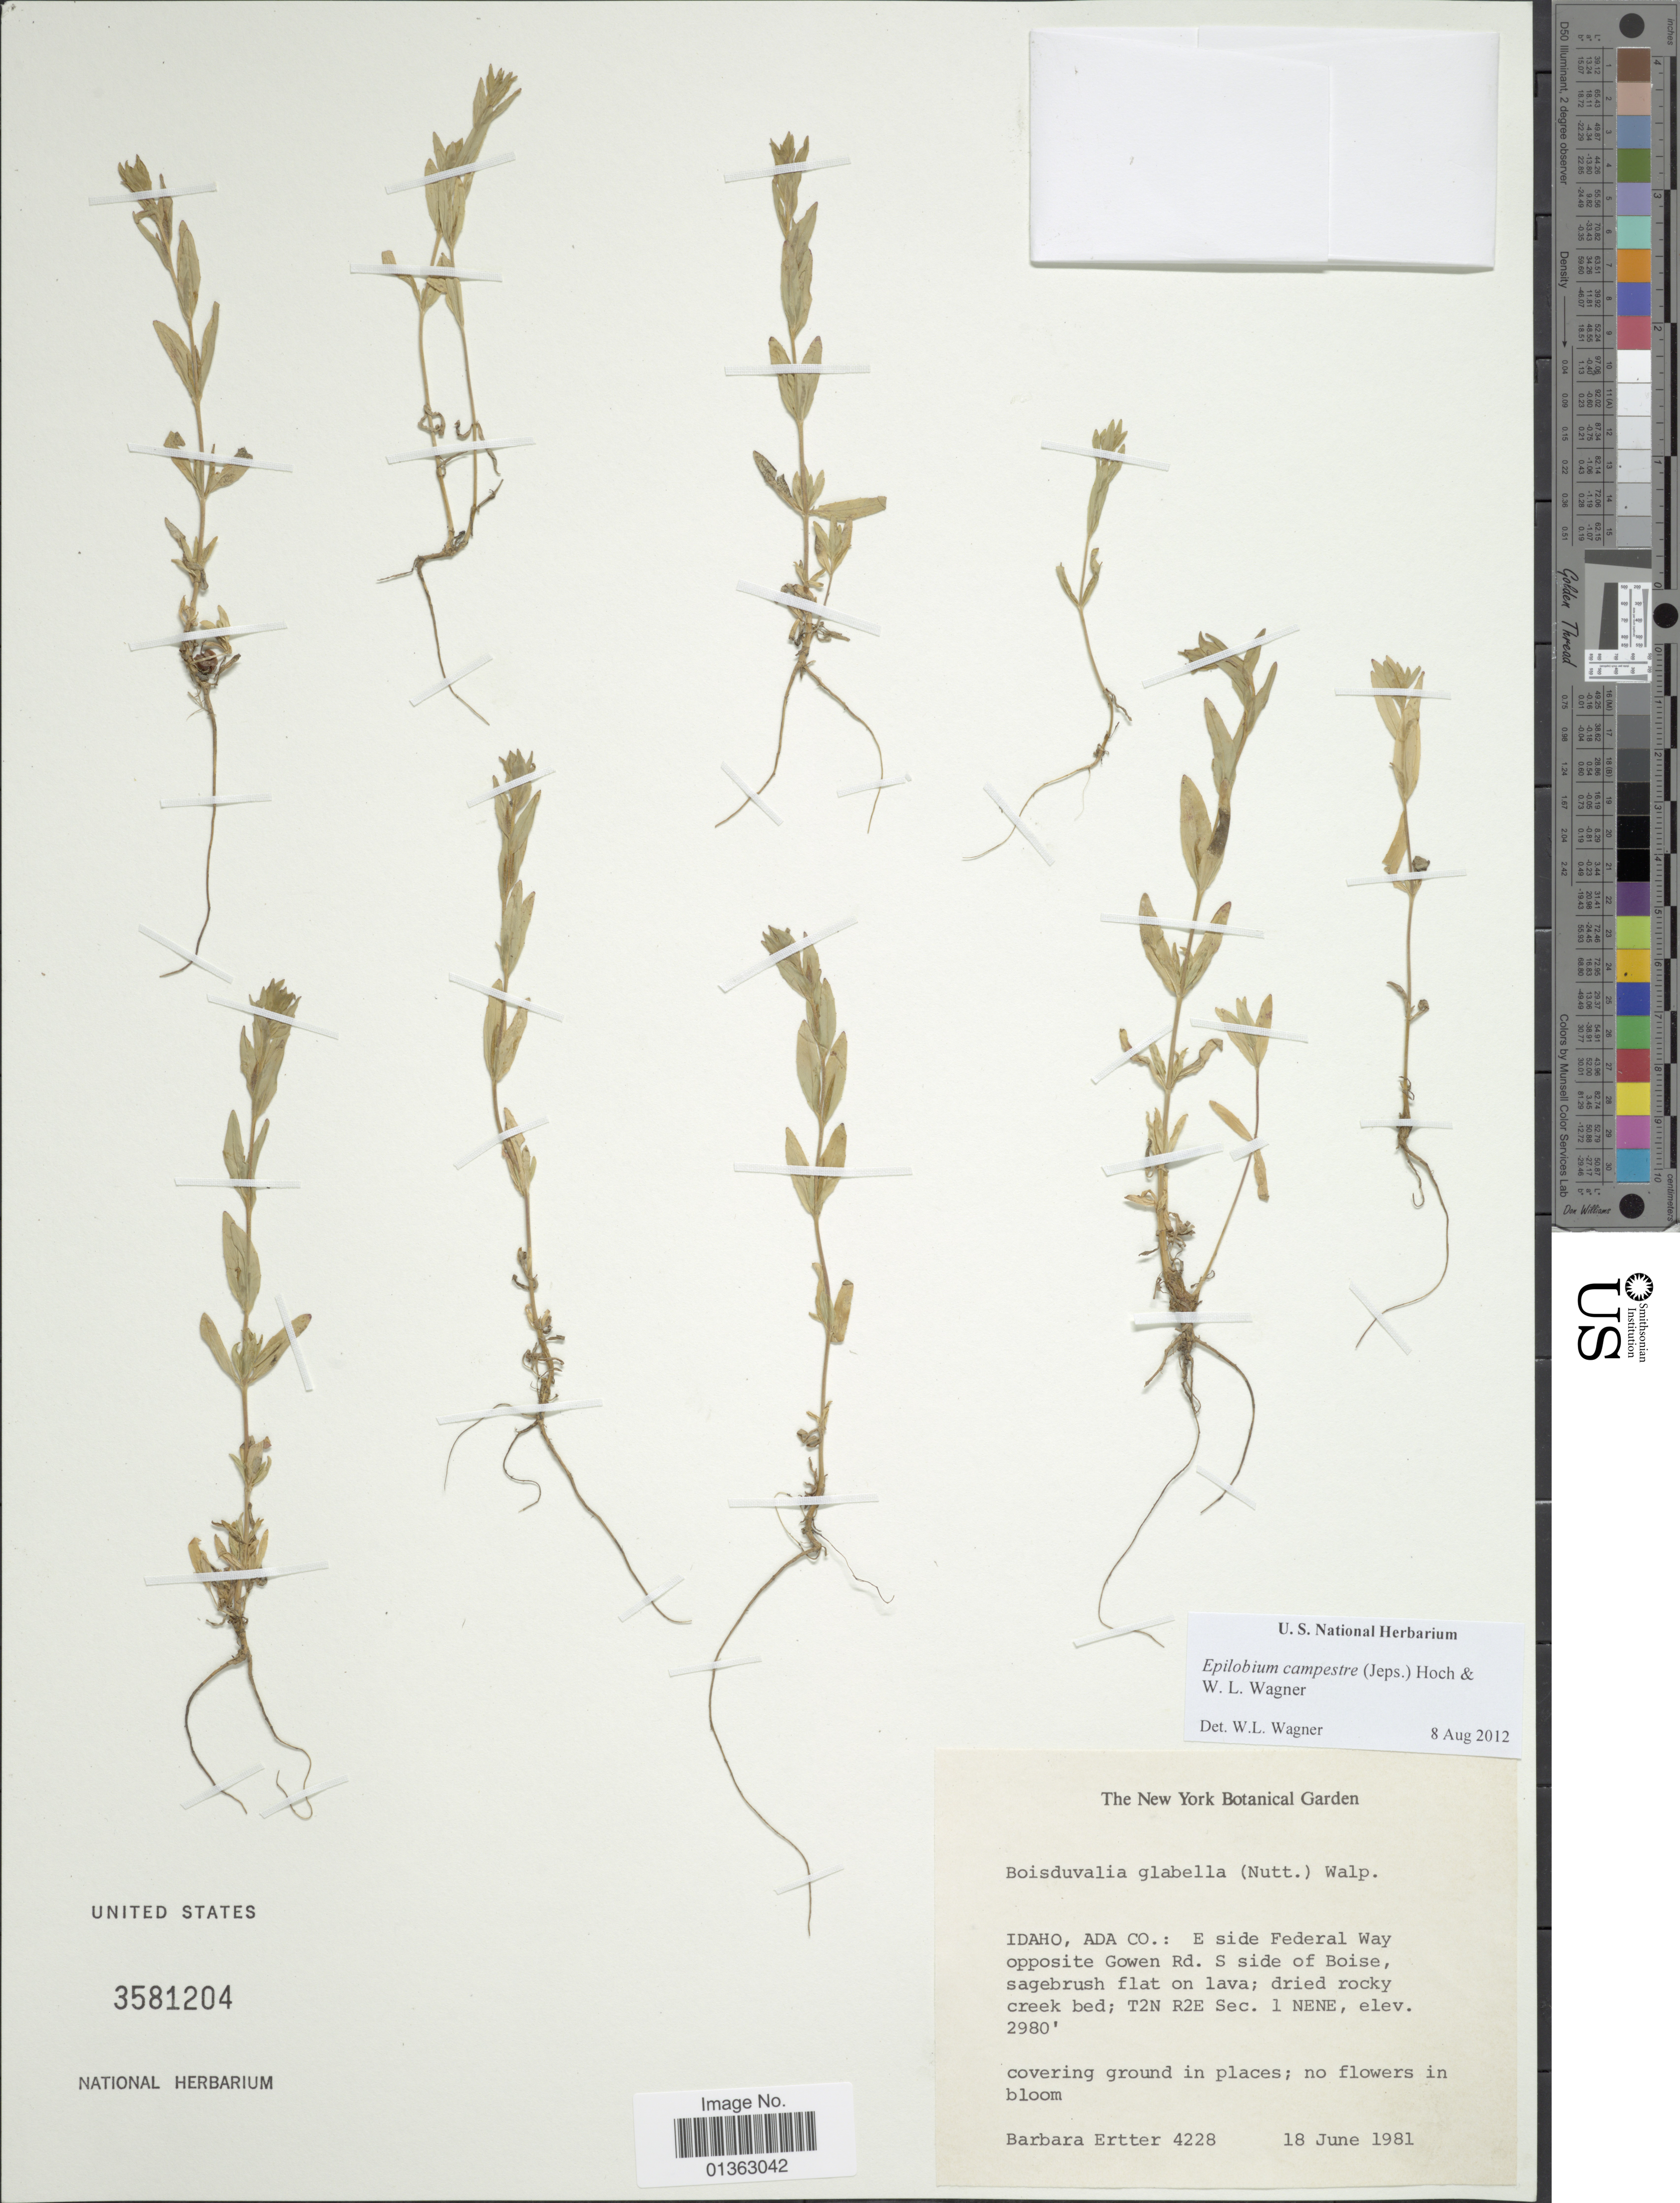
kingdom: Plantae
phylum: Tracheophyta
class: Magnoliopsida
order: Myrtales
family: Onagraceae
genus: Epilobium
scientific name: Epilobium campestre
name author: (Jeps.) Hoch & W.L. Wagner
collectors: B. Ertter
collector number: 4228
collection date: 1981-06-18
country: United States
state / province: Idaho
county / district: Ada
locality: E side Federal Way opposite Gowen Rd. S side of Boise.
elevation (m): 908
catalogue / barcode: US 3581204